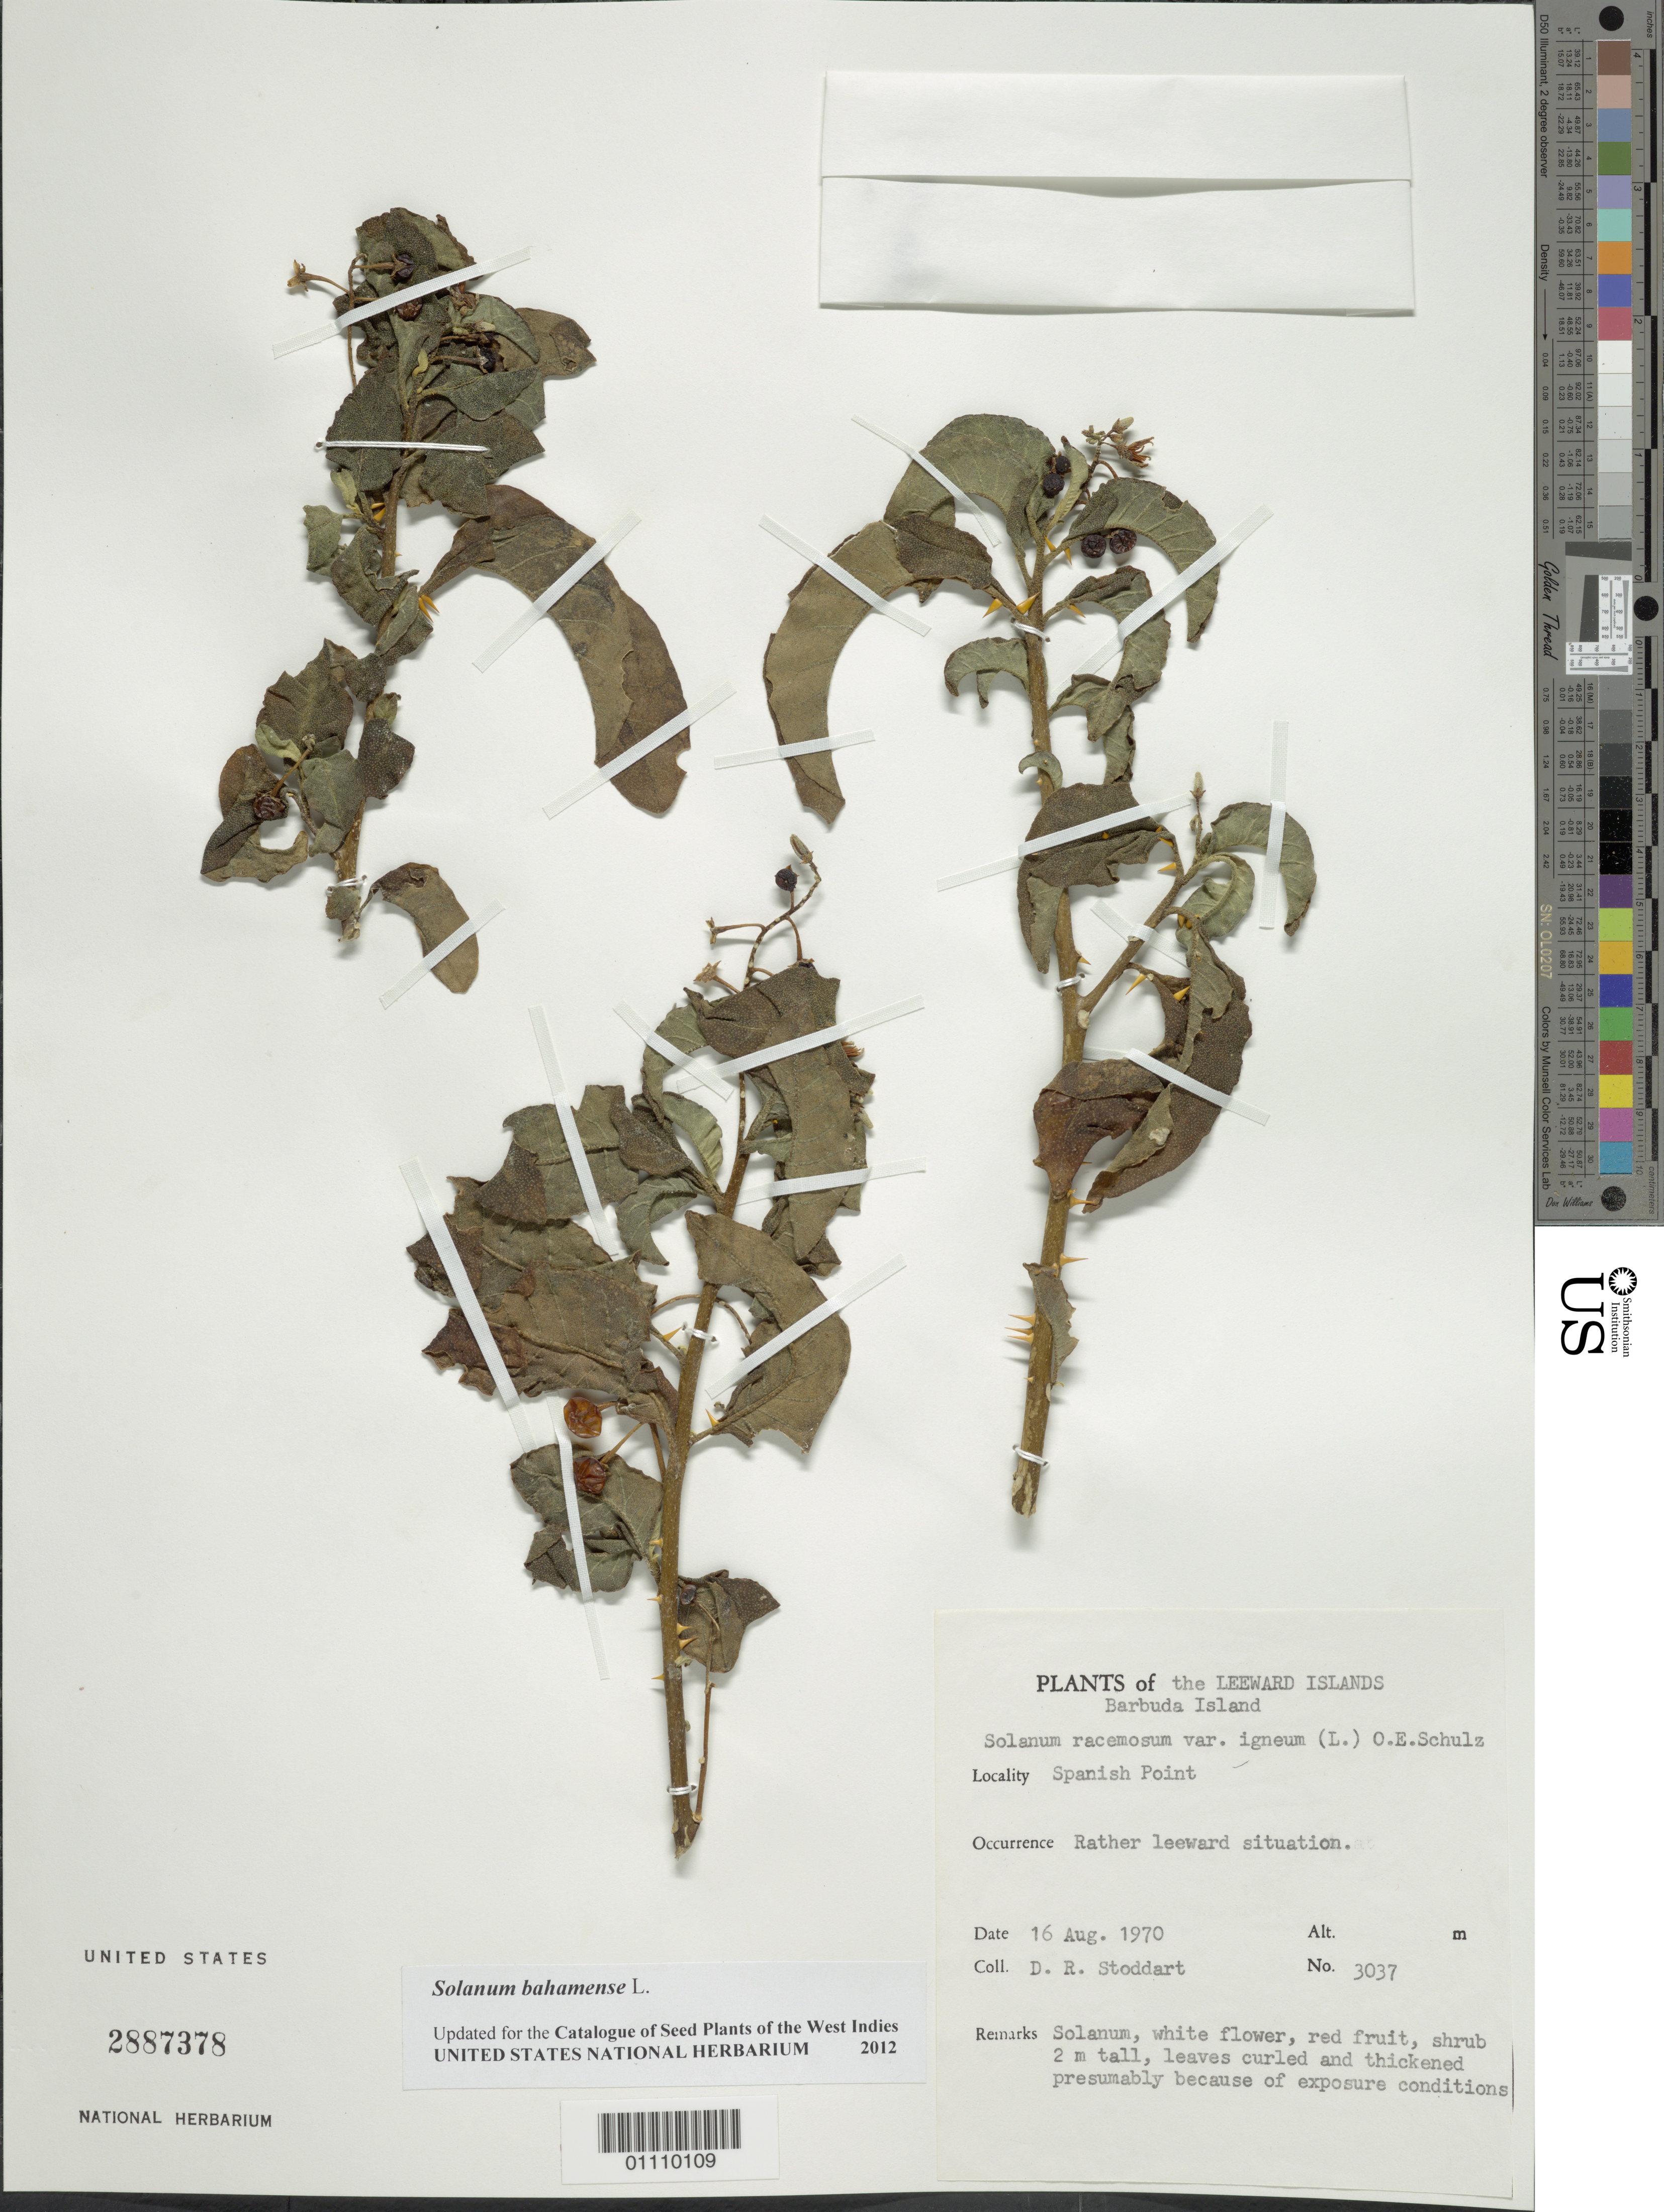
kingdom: Plantae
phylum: Tracheophyta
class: Magnoliopsida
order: Solanales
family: Solanaceae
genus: Solanum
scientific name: Solanum bahamense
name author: L.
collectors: D. R. Stoddart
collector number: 3037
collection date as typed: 16 Aug 1970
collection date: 1970-08-16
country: Antigua and Barbuda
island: Barbuda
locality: Spanish Point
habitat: Rather leeward situation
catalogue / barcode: US 2887378